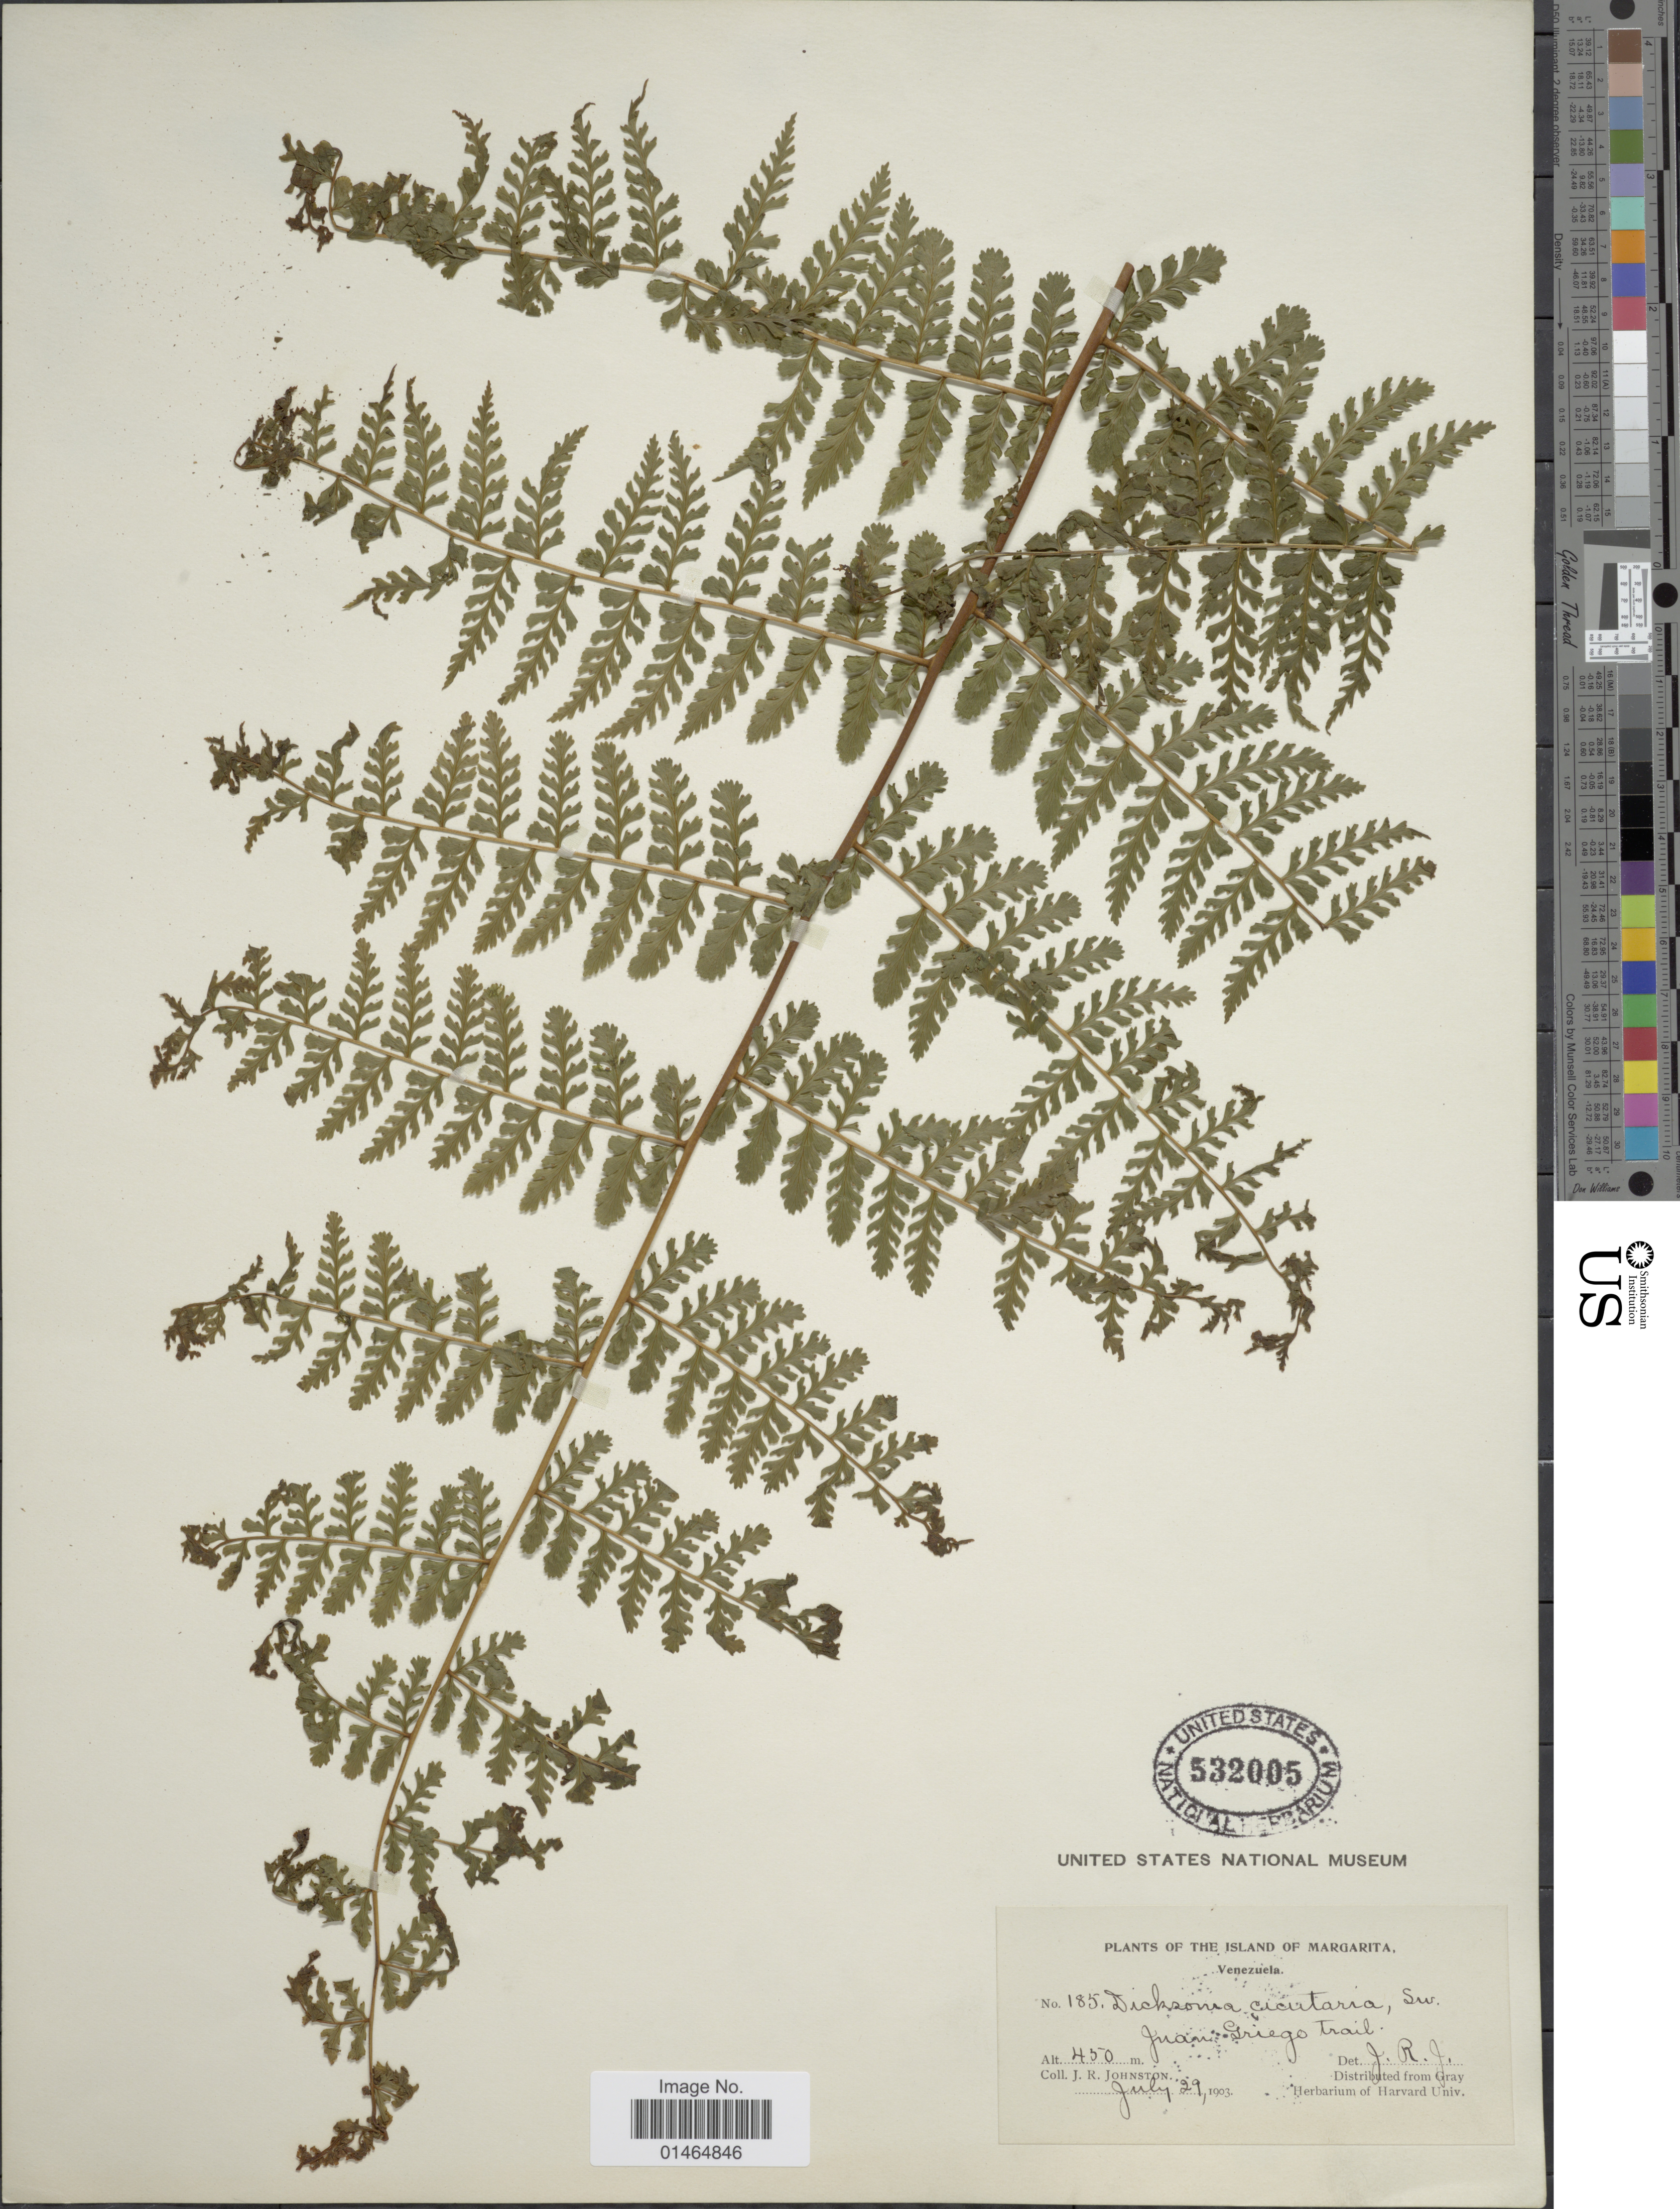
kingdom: Plantae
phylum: Tracheophyta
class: Polypodiopsida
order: Polypodiales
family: Dennstaedtiaceae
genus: Dennstaedtia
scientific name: Dennstaedtia obtusifolia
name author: (Willd.) T. Moore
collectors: J. Johnston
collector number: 185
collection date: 1903-07-29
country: Venezuela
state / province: Nueva Esparta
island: Margarita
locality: Island of Margarita. Juan Griego trail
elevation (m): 450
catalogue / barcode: US 532005